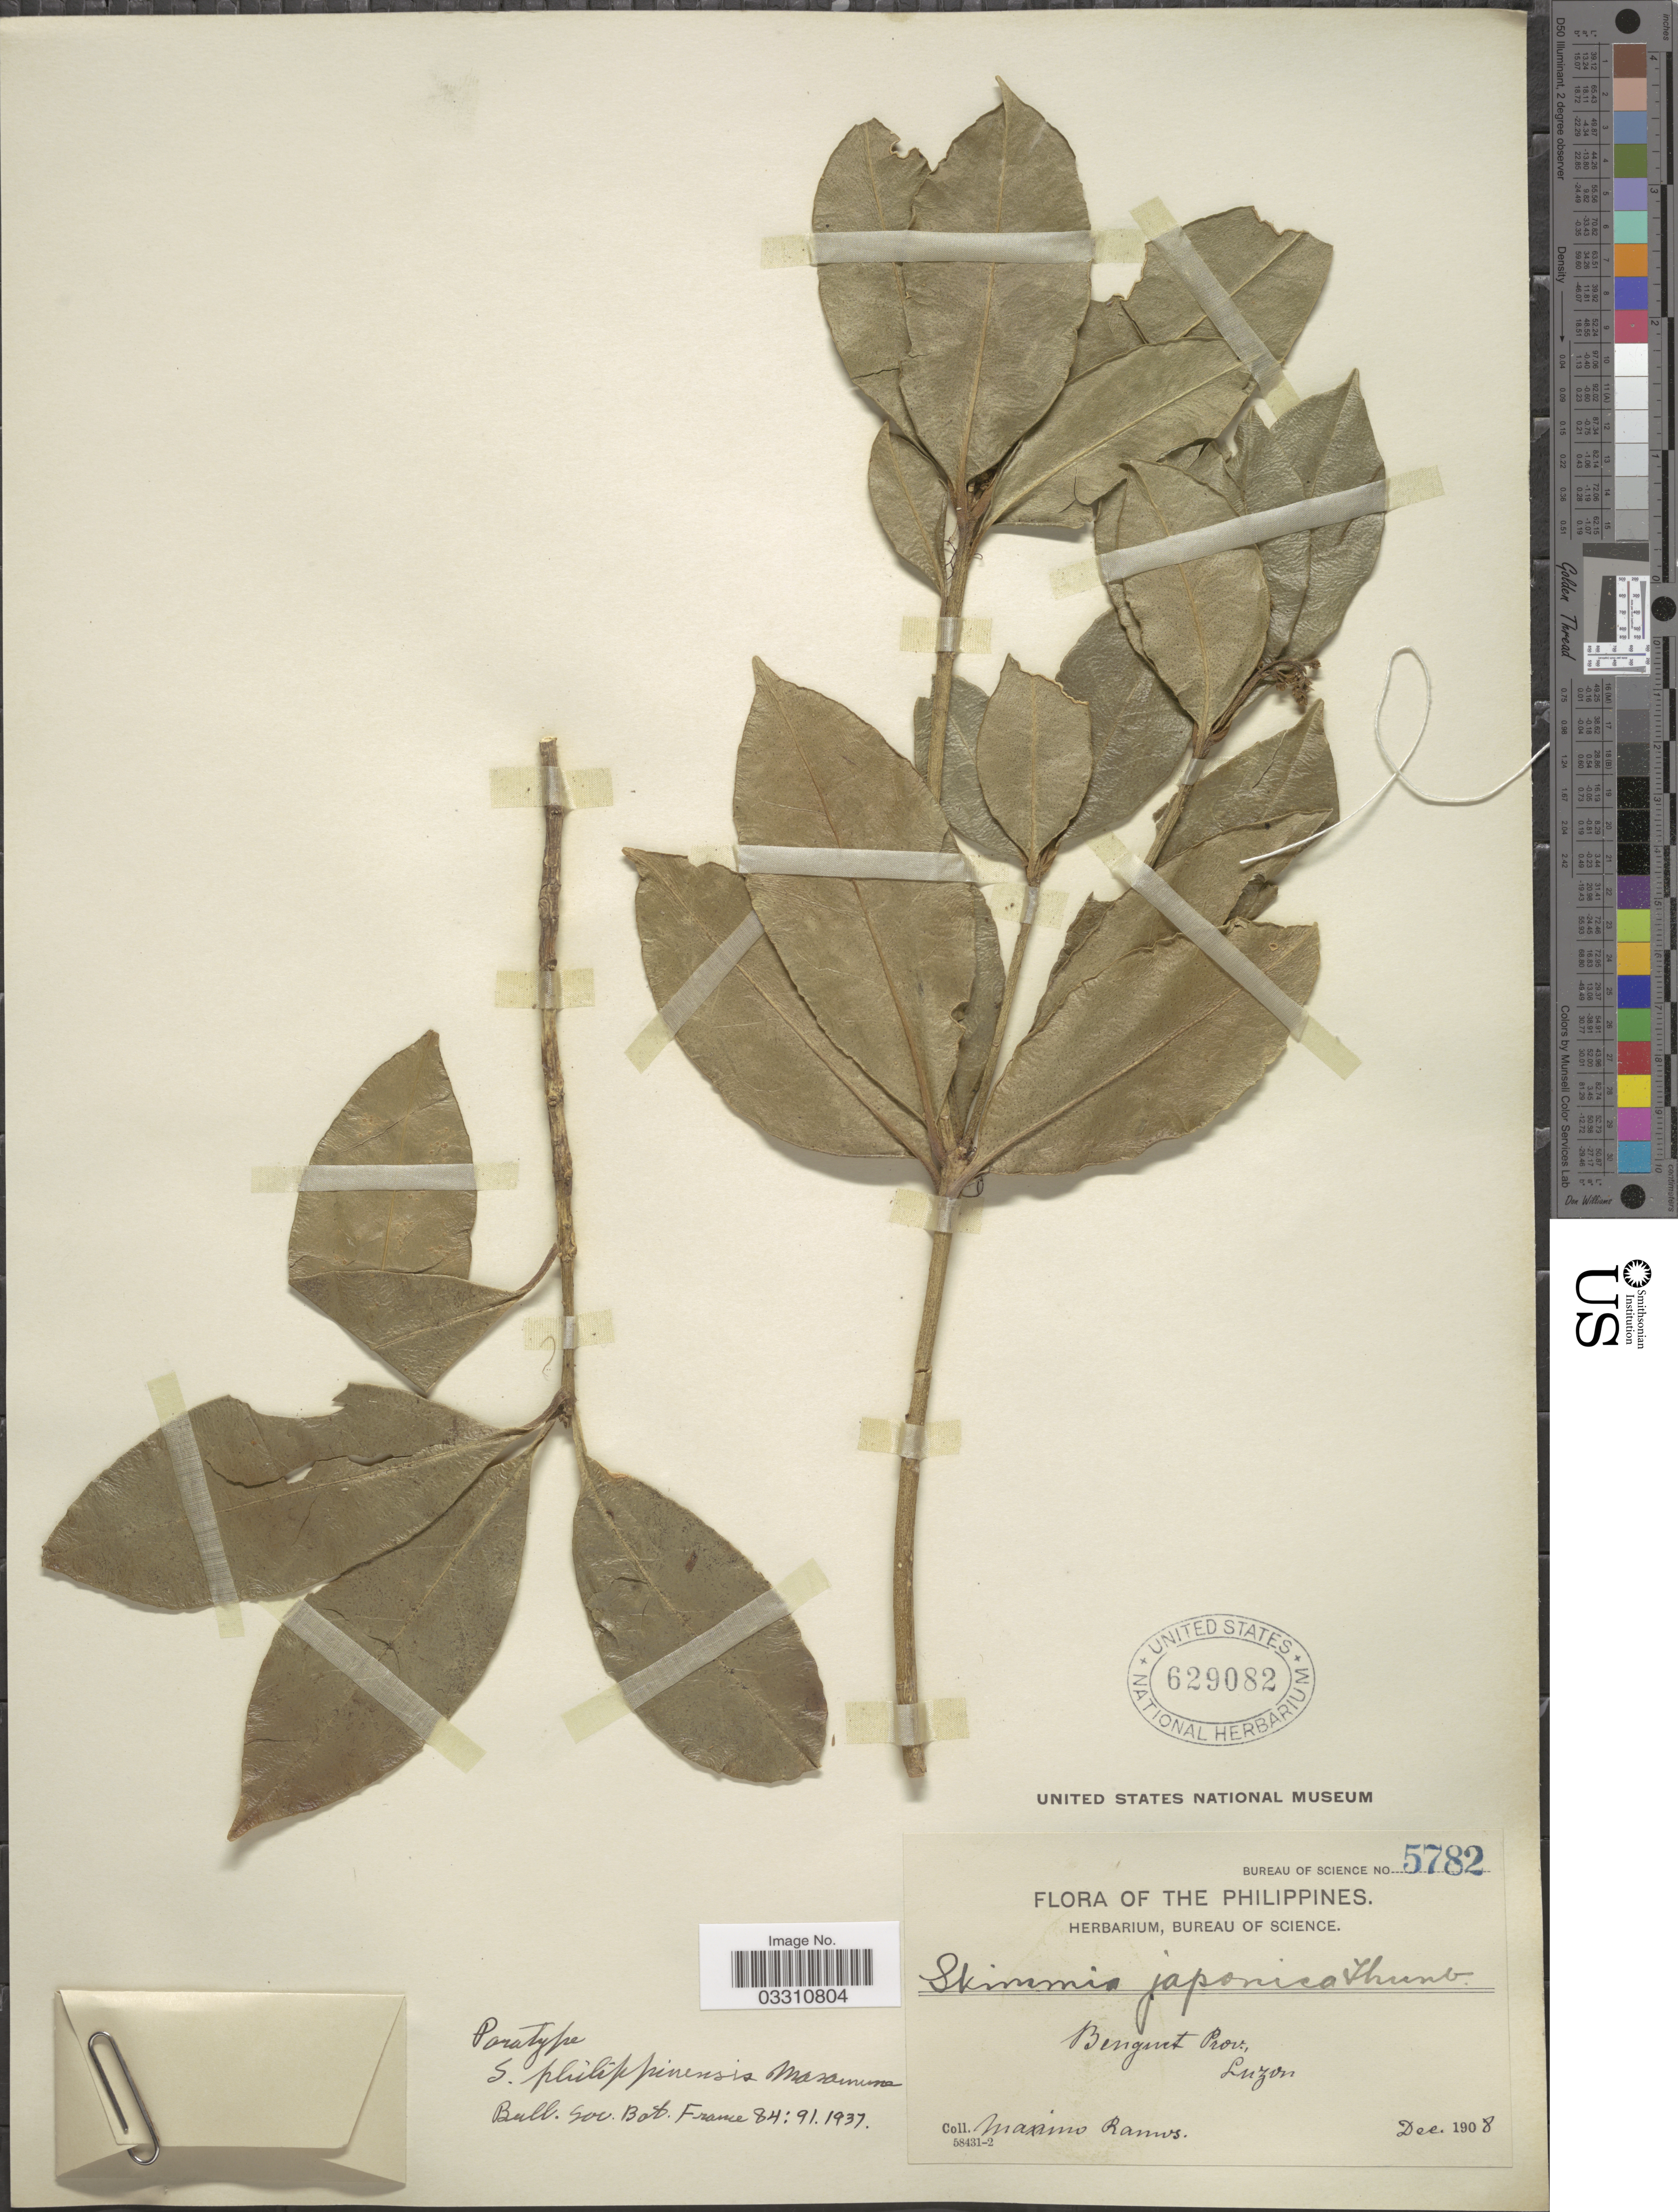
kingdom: Plantae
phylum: Tracheophyta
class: Magnoliopsida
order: Sapindales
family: Rutaceae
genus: Skimmia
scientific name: Skimmia philippinensis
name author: Masam.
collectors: M. Ramos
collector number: Bureau of Science 5782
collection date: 1908-12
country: Philippines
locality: Benguet Prov., Luzon.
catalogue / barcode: US 629082